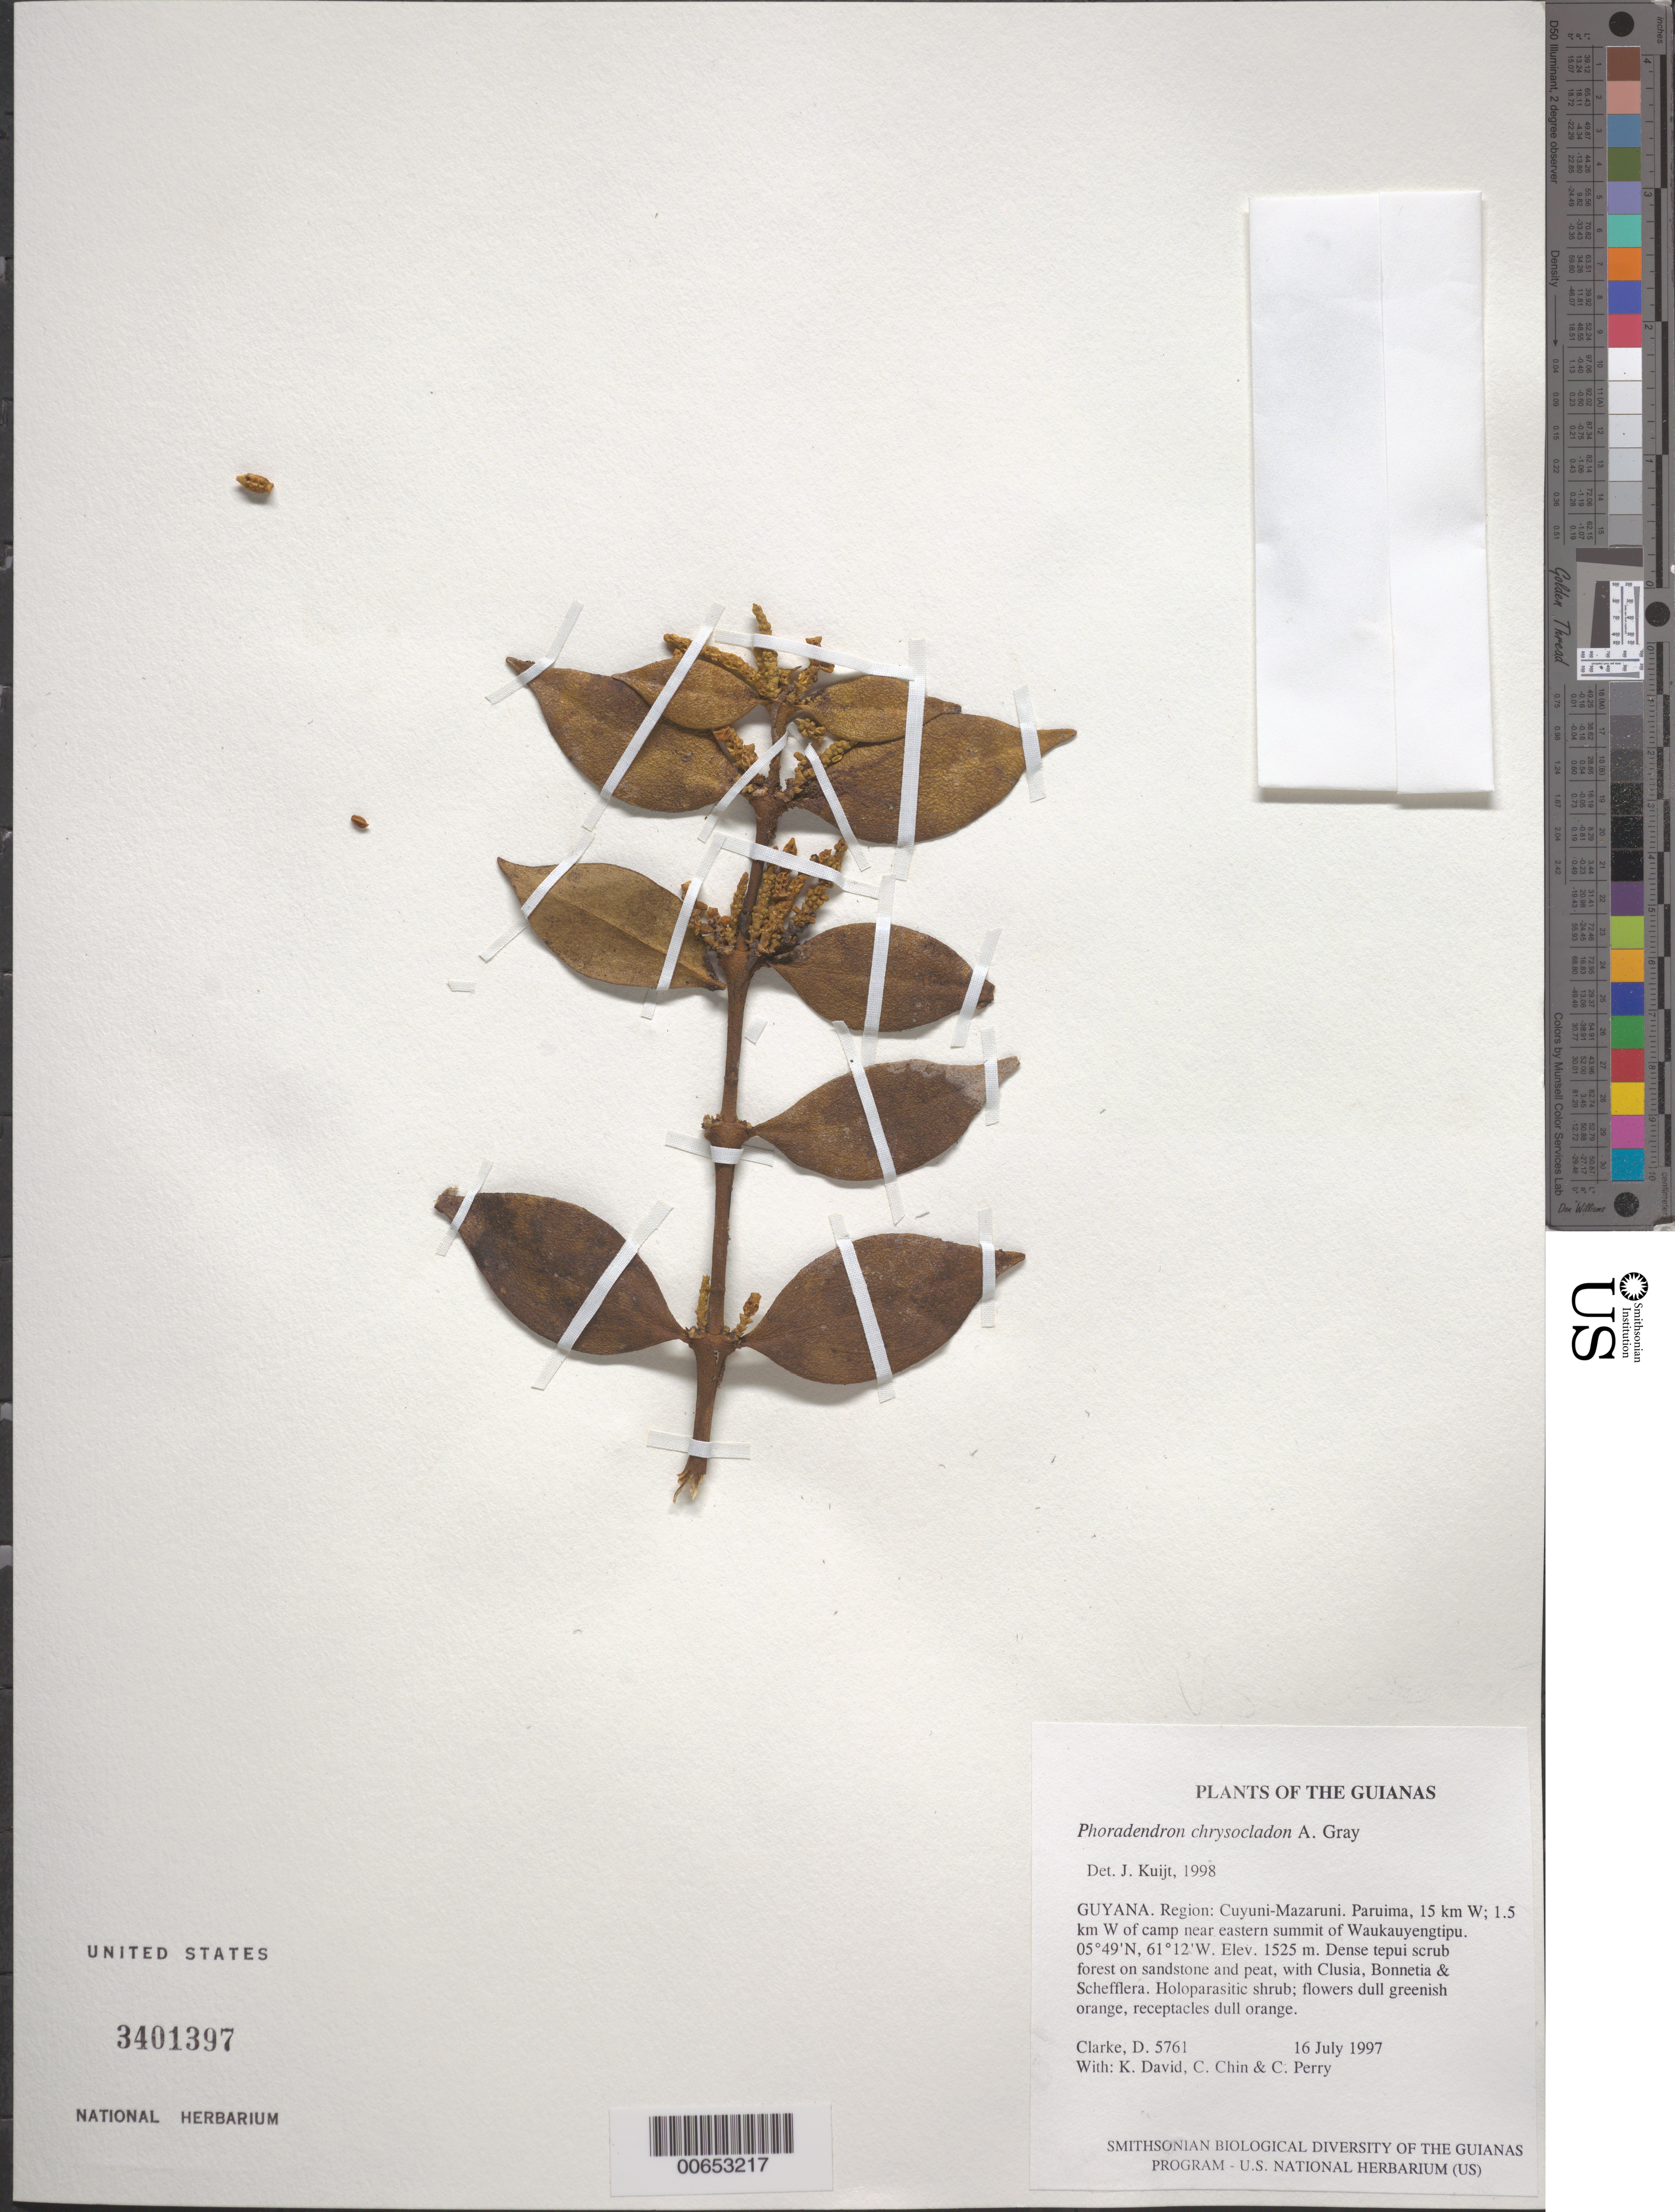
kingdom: Plantae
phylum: Tracheophyta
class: Magnoliopsida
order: Santalales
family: Viscaceae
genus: Phoradendron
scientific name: Phoradendron chrysocladon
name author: A. Gray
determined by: Kuijt, Job, (CANADA)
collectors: H. D. Clarke, K. David, C. Chin & C. Perry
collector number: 5761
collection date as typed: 16 July 1997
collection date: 1997-07-16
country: Guyana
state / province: Cuyuni-Mazaruni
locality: Paruima, 15 km W; 1.5 km W of camp near eastern summit of Waukauyengtipu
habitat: Dense tepui scrub forest on sandstone and peat, with Clusia, Bonnetia & Schefflera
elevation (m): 1525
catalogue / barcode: US 3401397